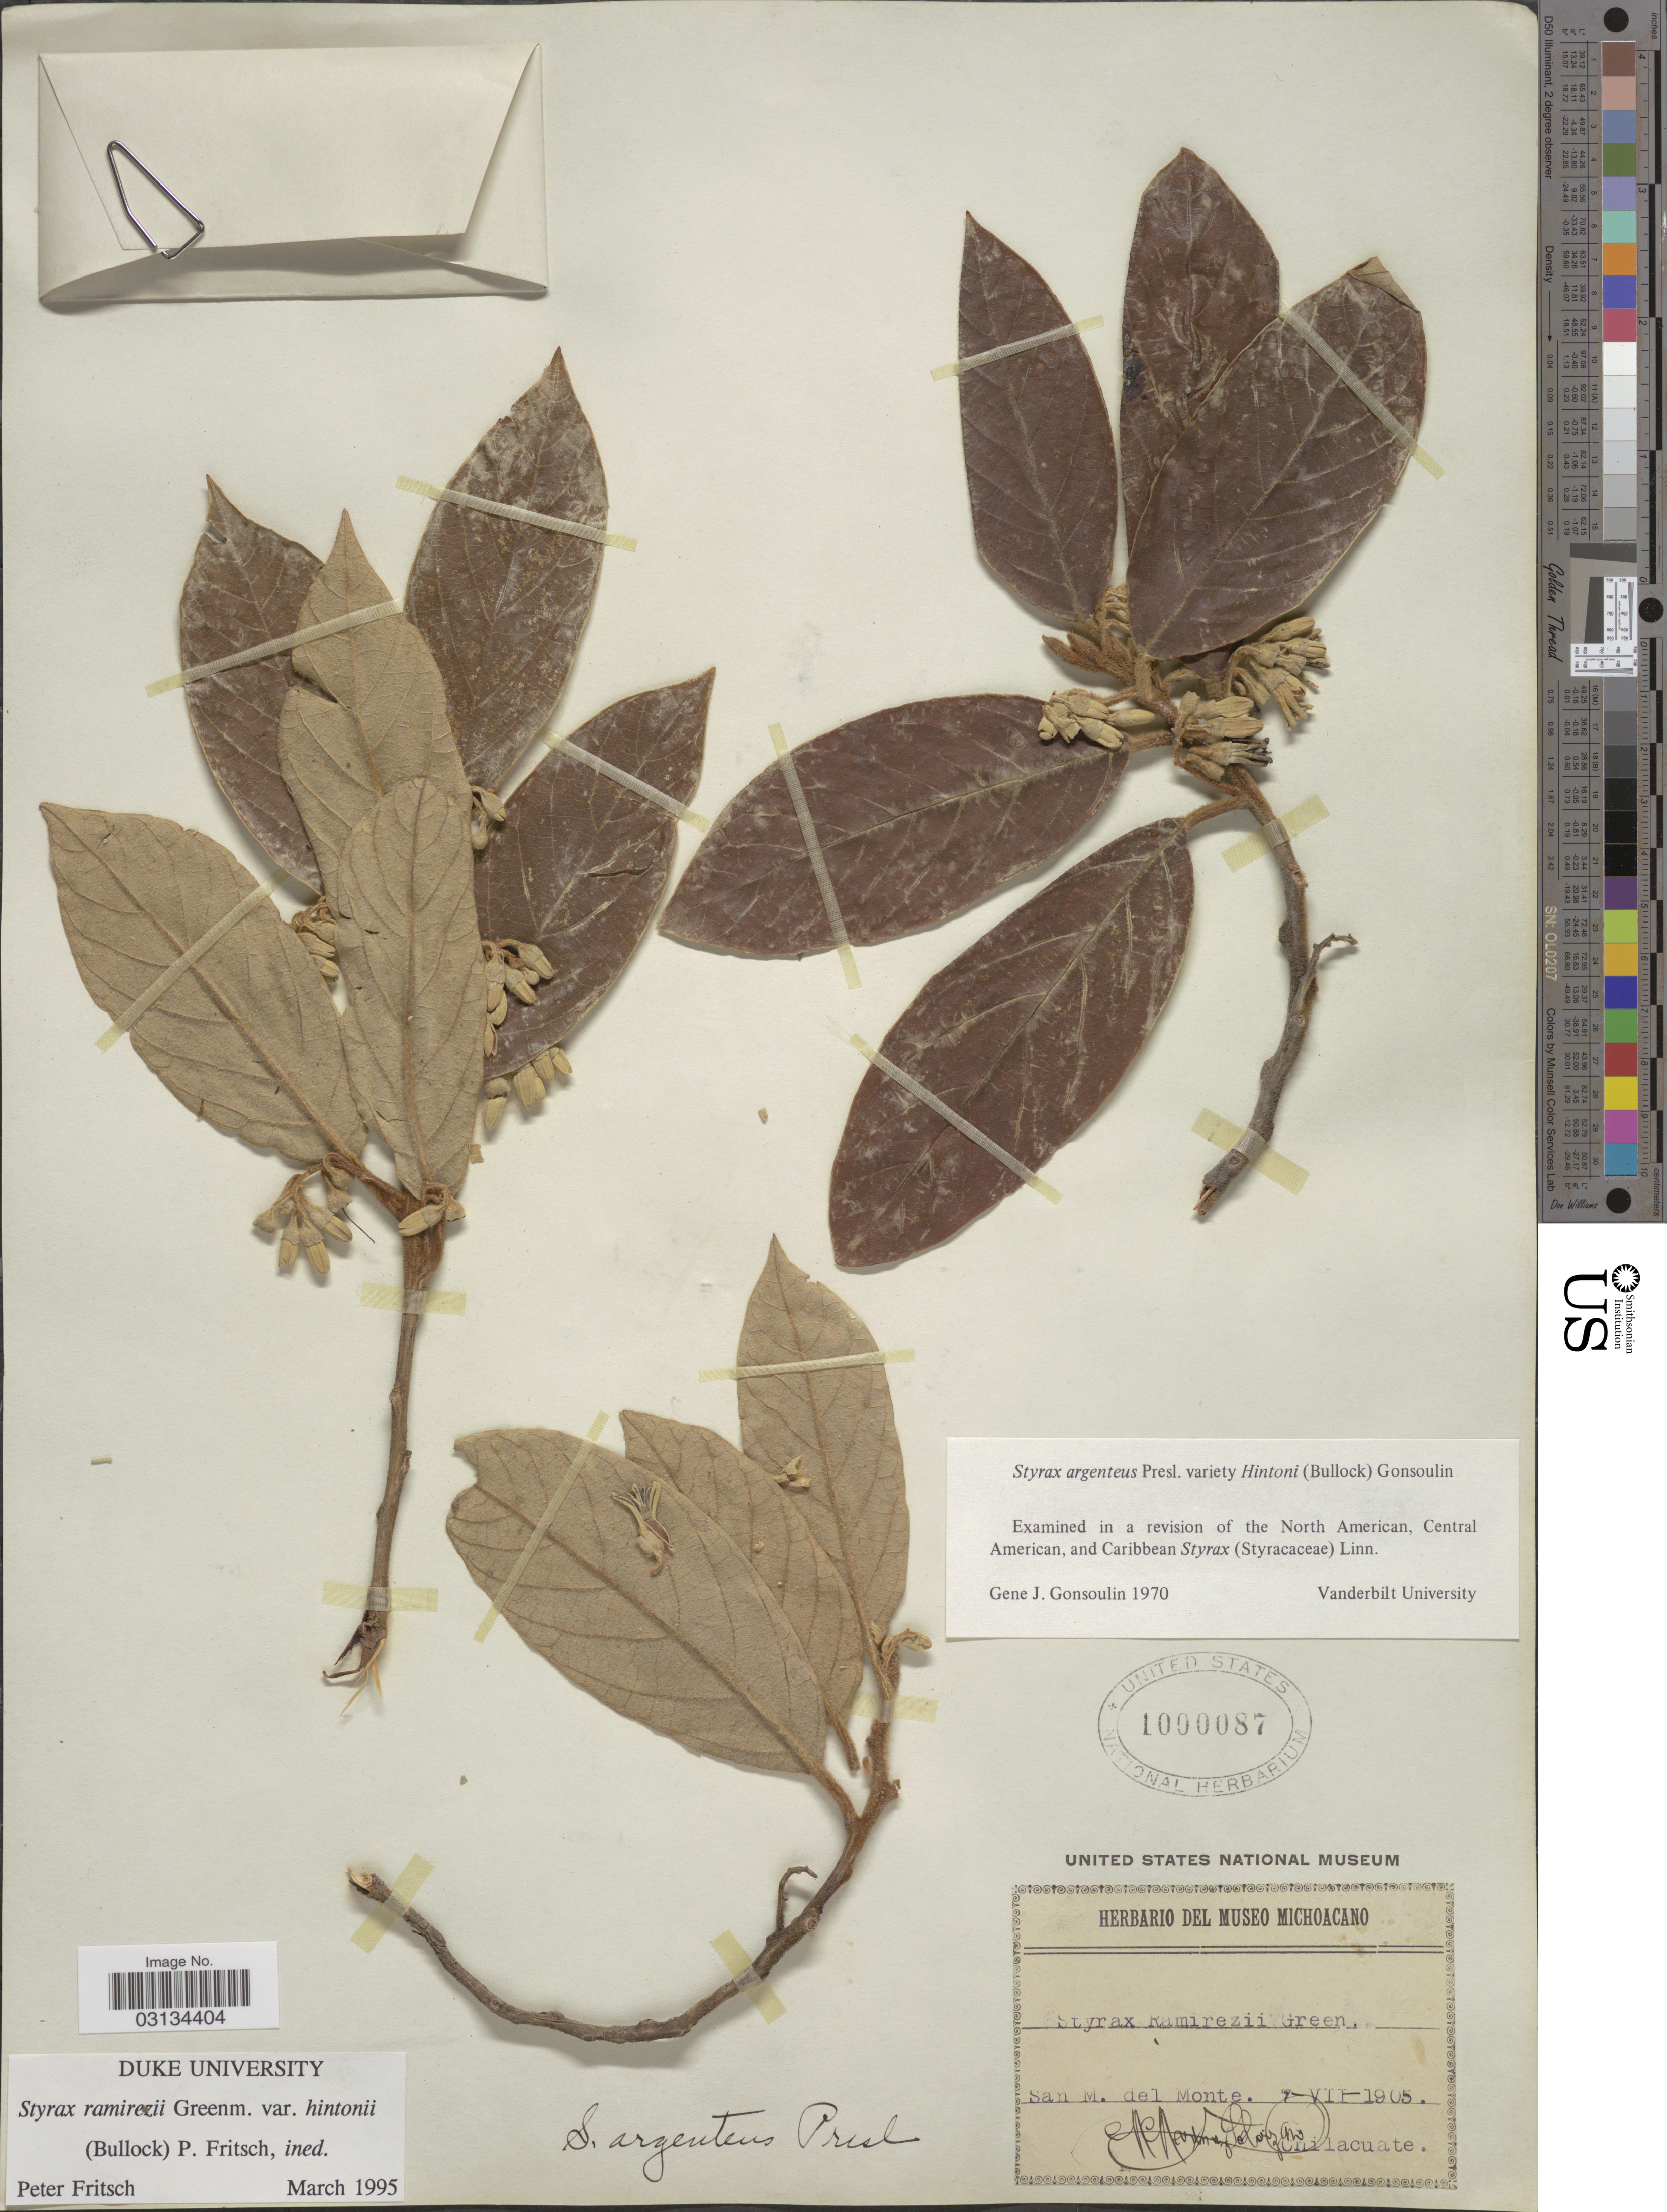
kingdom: Plantae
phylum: Tracheophyta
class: Magnoliopsida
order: Ericales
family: Styracaceae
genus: Styrax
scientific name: Styrax ramirezii var. hintonii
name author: (Greenm.) P.W. Fritsch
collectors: M. Martinez Lozano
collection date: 1905-07-07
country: Mexico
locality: San M. del Monte. Chilacuate ["Chilacuate" appears to be vernacular name for plant?]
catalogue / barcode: US 1000087